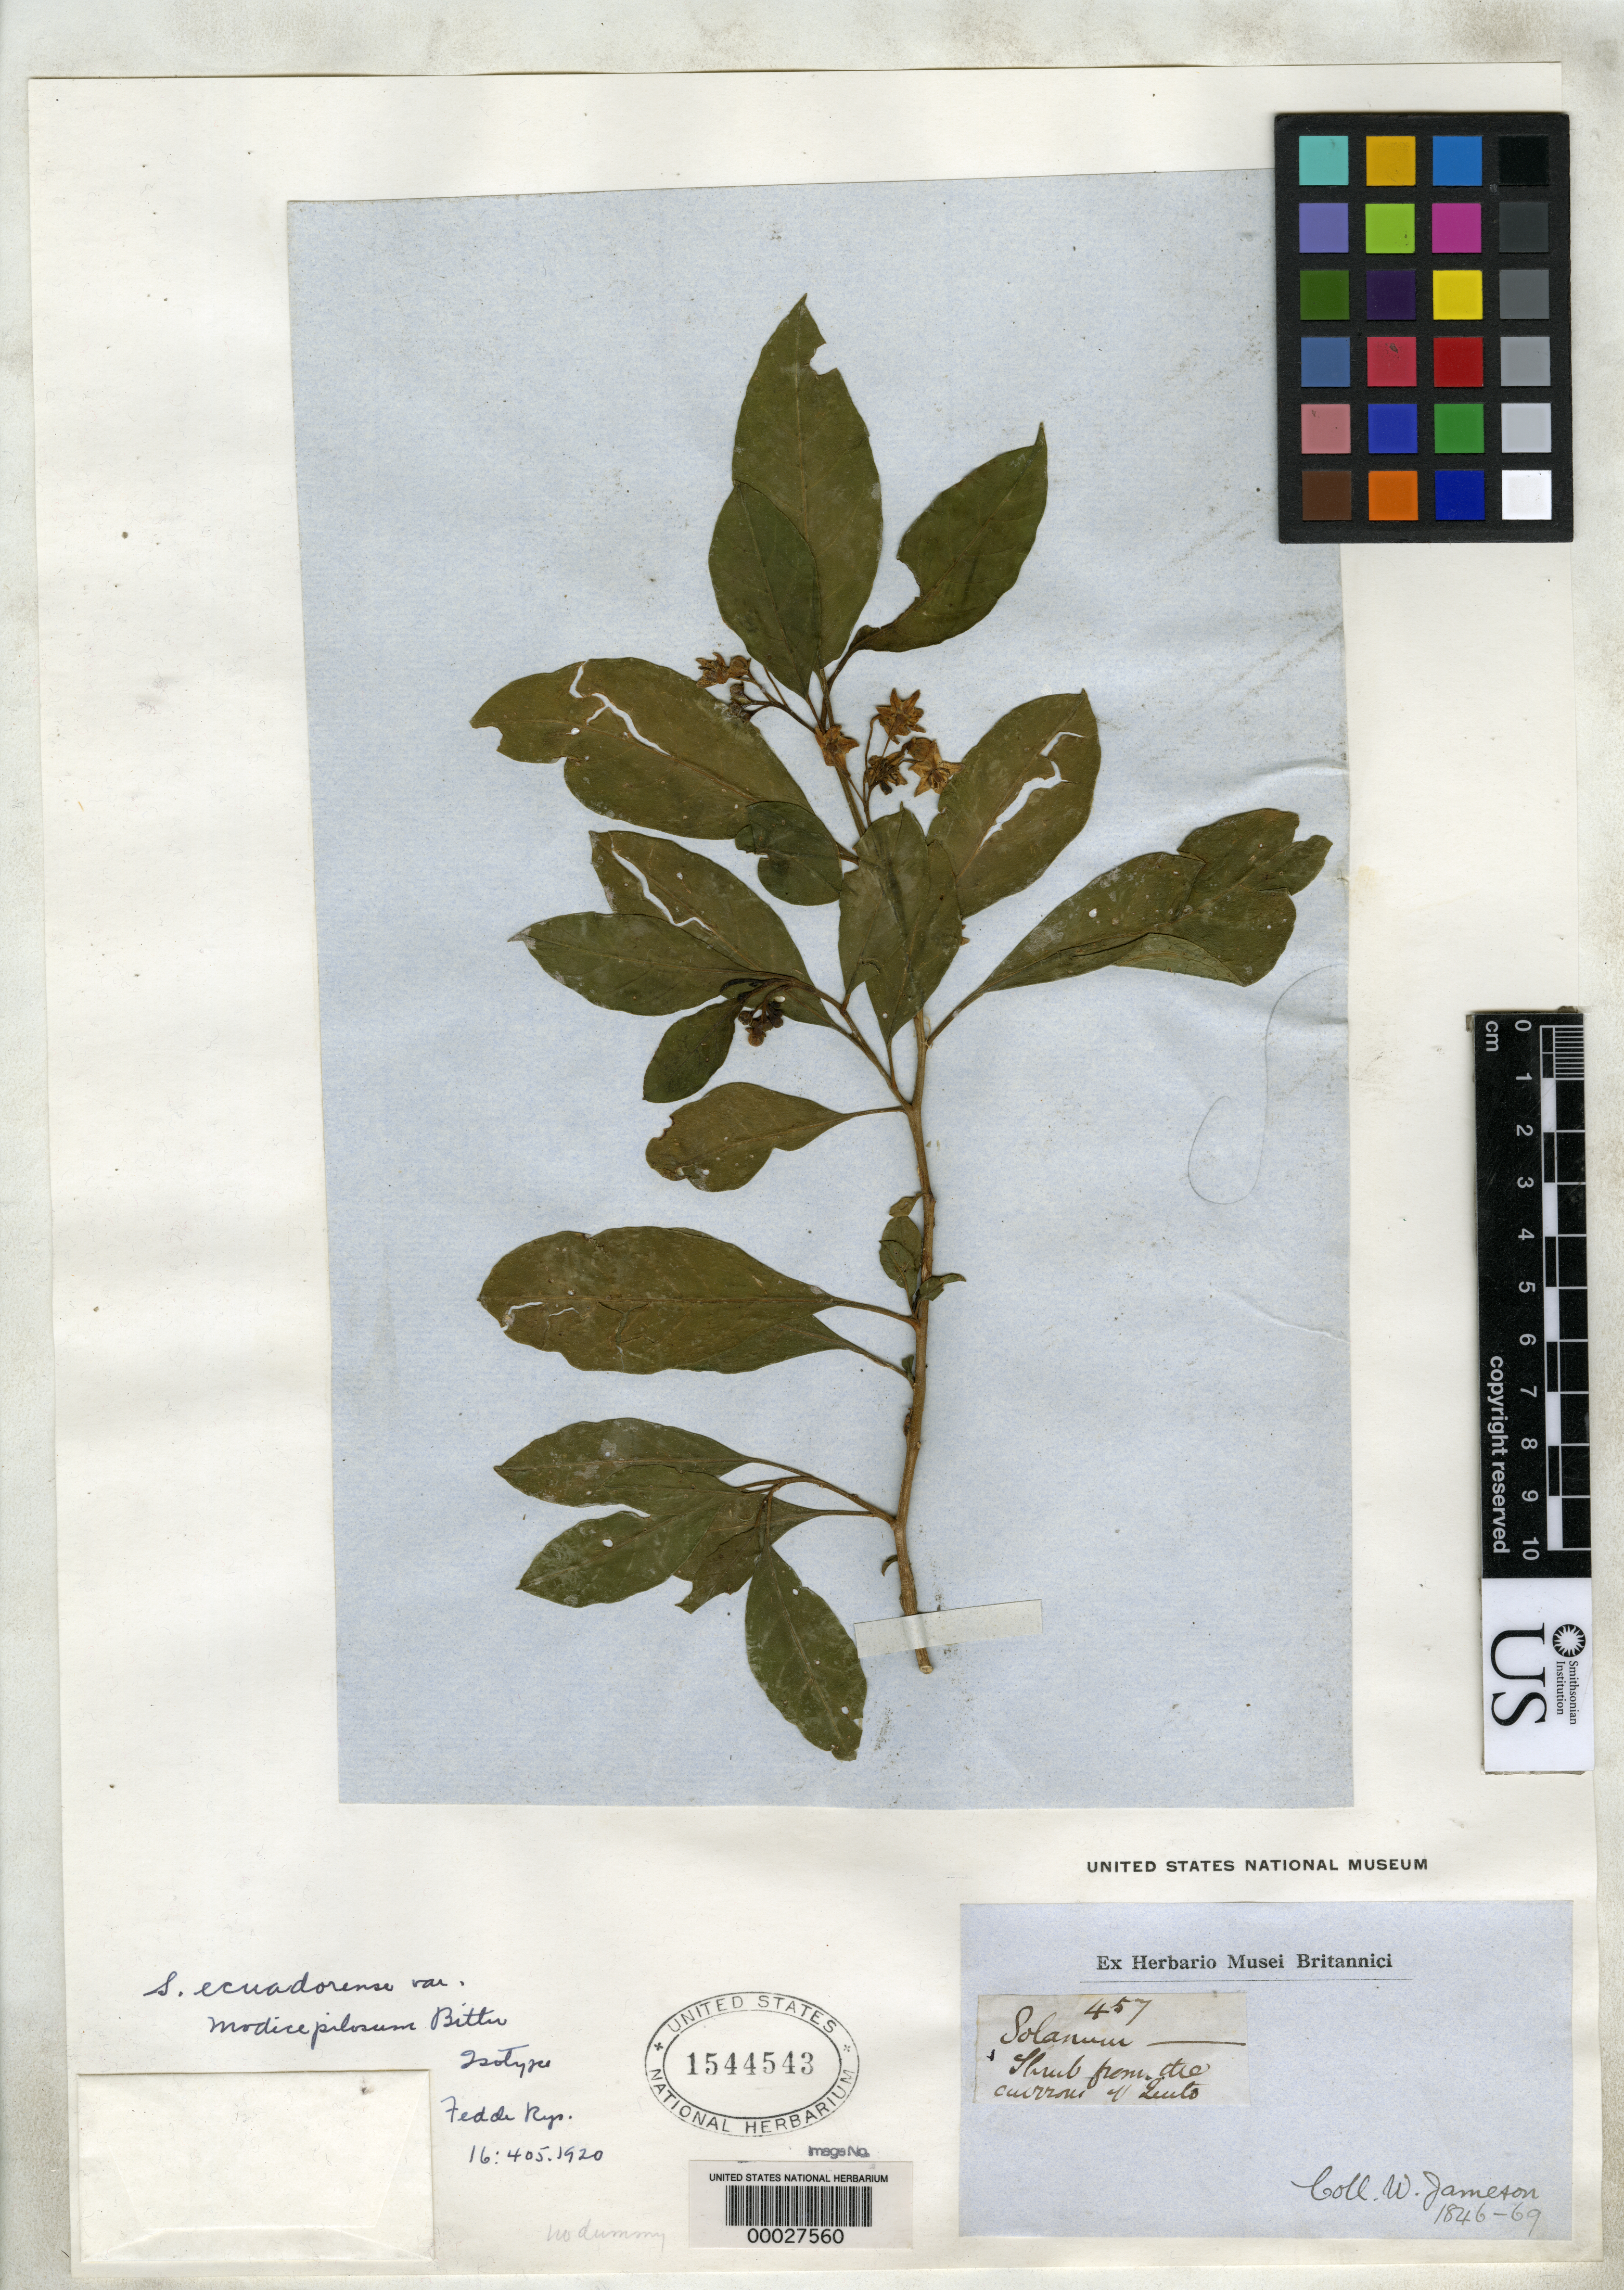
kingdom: Plantae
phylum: Tracheophyta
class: Magnoliopsida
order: Solanales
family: Solanaceae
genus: Solanum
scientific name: Solanum ecuadorense var. modicepilosum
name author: Bitter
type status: Isotype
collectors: W. Jameson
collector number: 457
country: Ecuador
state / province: Pichincha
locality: Quito.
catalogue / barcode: US 1544543